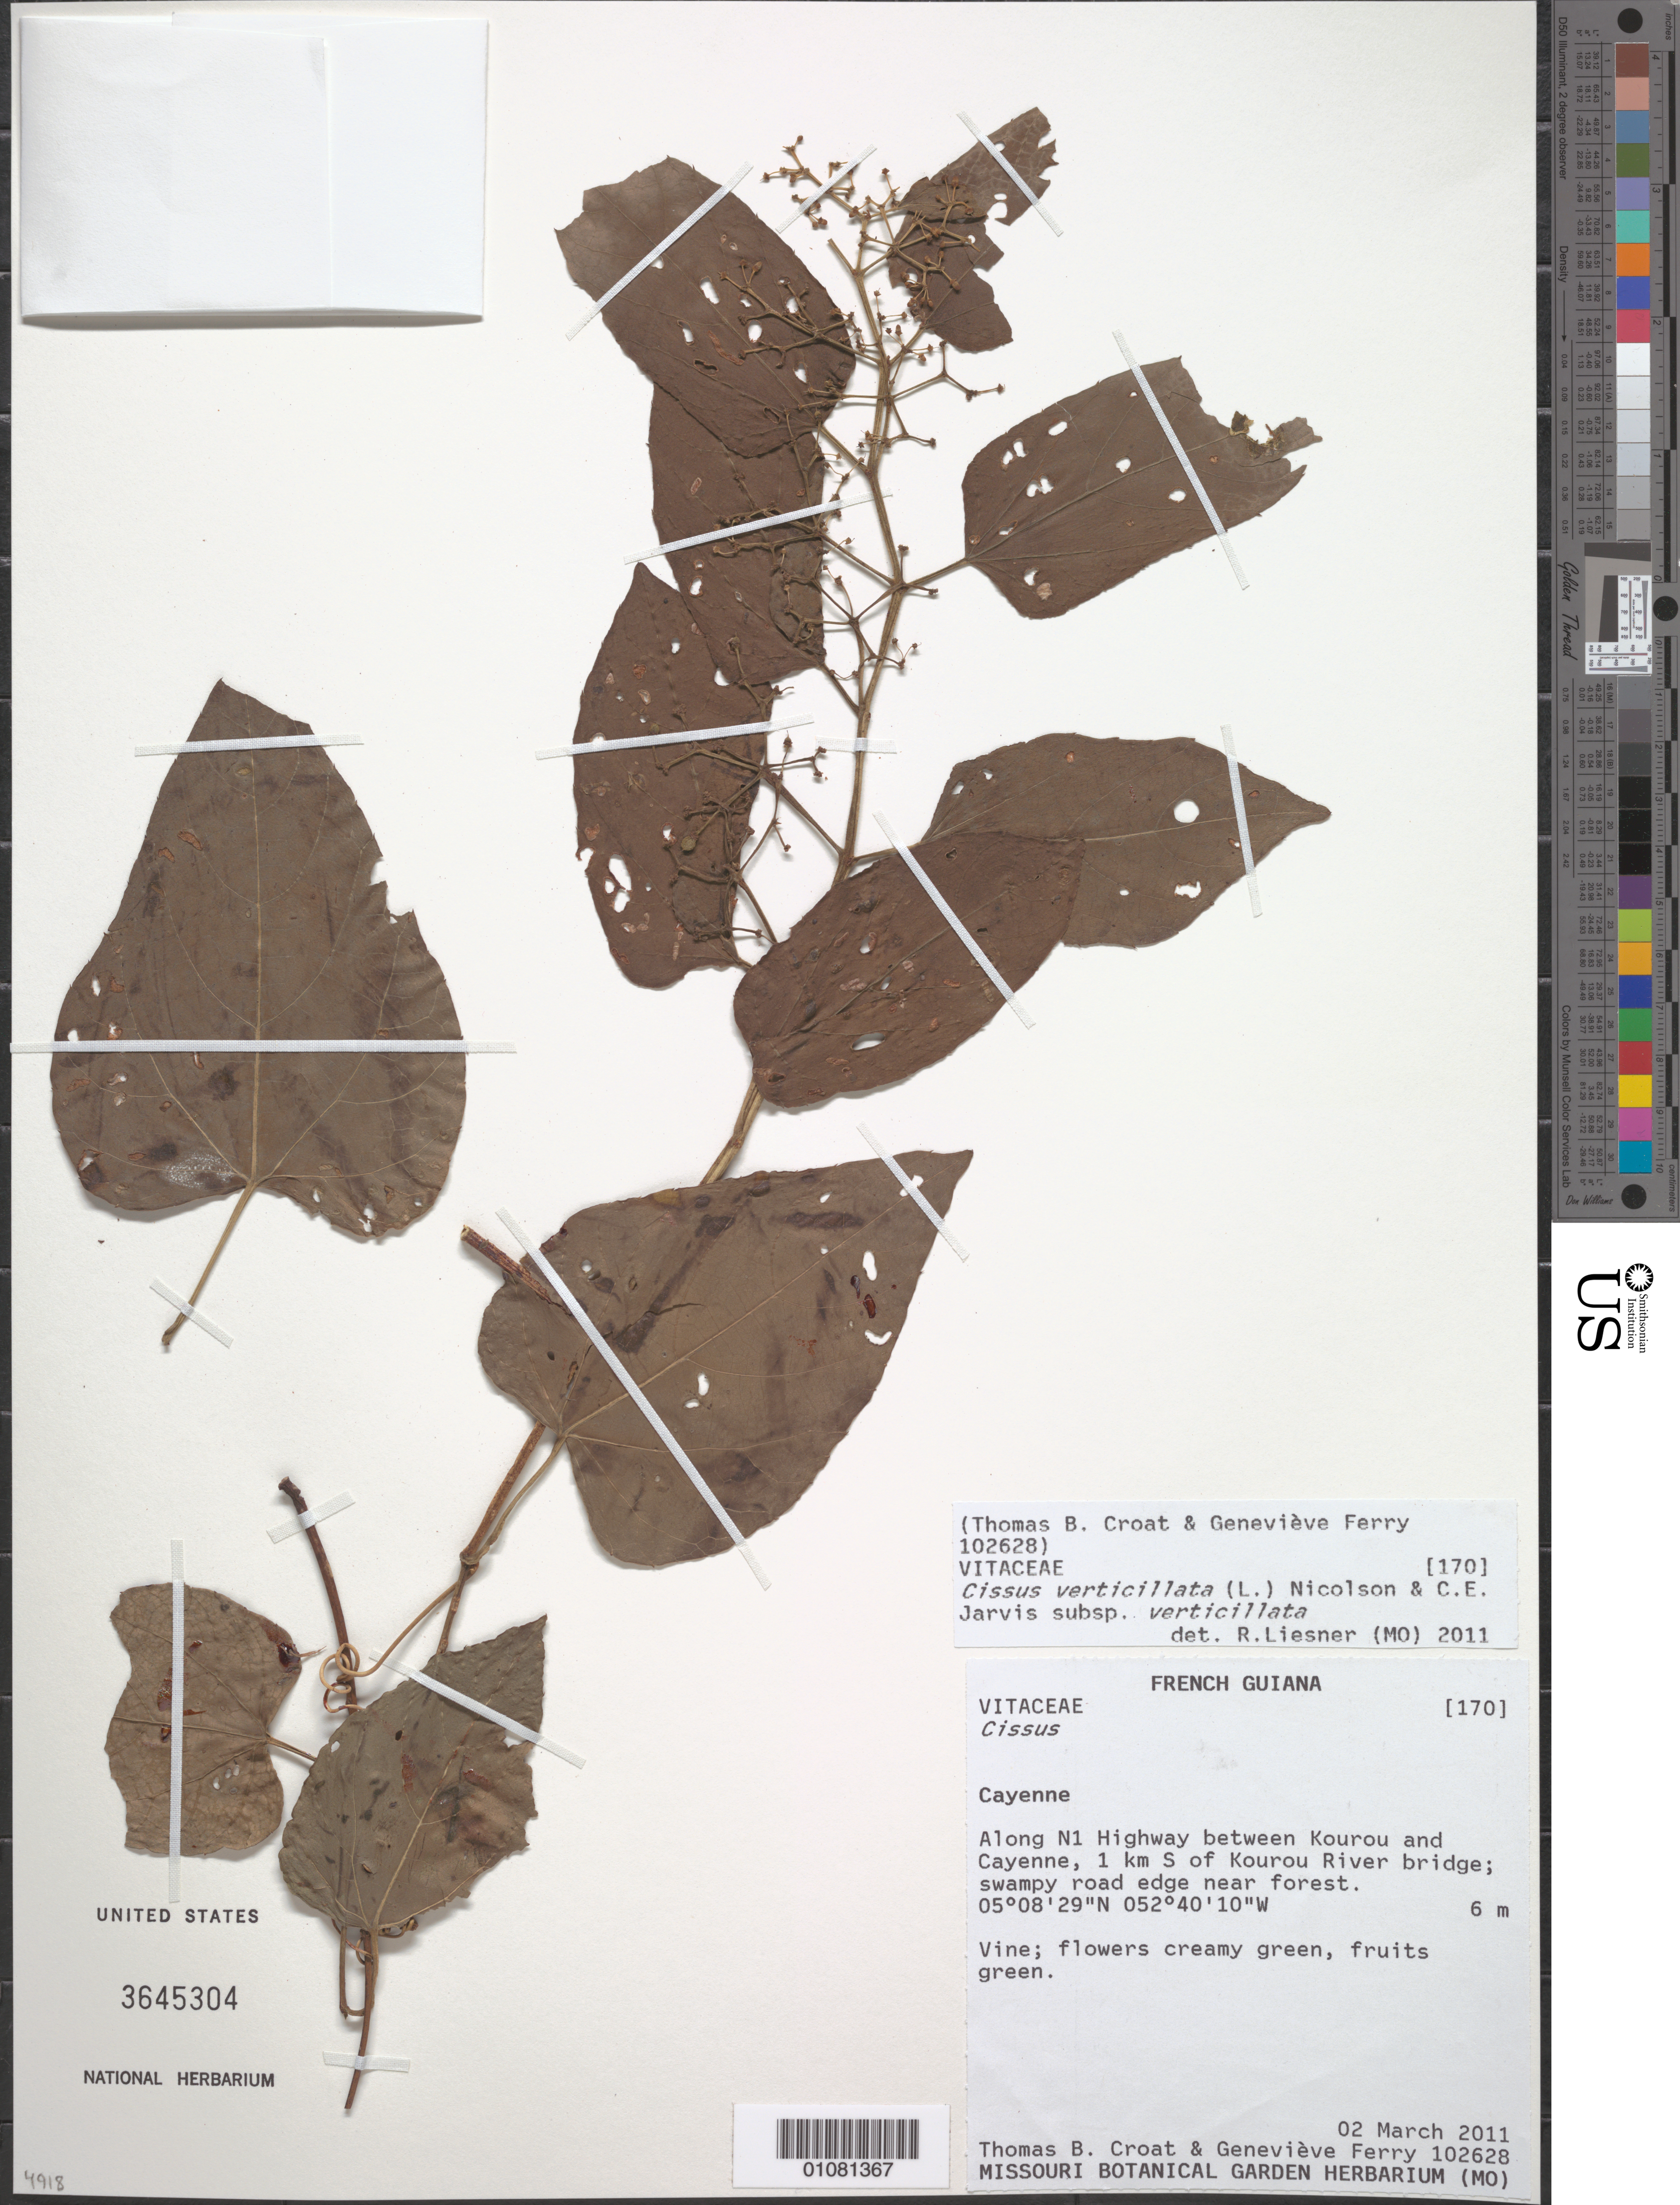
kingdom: Plantae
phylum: Tracheophyta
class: Magnoliopsida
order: Vitales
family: Vitaceae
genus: Cissus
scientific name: Cissus verticillata subsp. verticillata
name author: (L.) Nicolson & C.E. Jarvis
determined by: Liesner, R. L.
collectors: T. B. Croat & G. Ferry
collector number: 102628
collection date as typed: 2-Mar-11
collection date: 1911-03-02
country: French Guiana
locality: Along N1 Highway between Kourou and Cayenne, 1km S of Kourou River bridge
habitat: Swampy road edge near forest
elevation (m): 6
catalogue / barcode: US 3645304